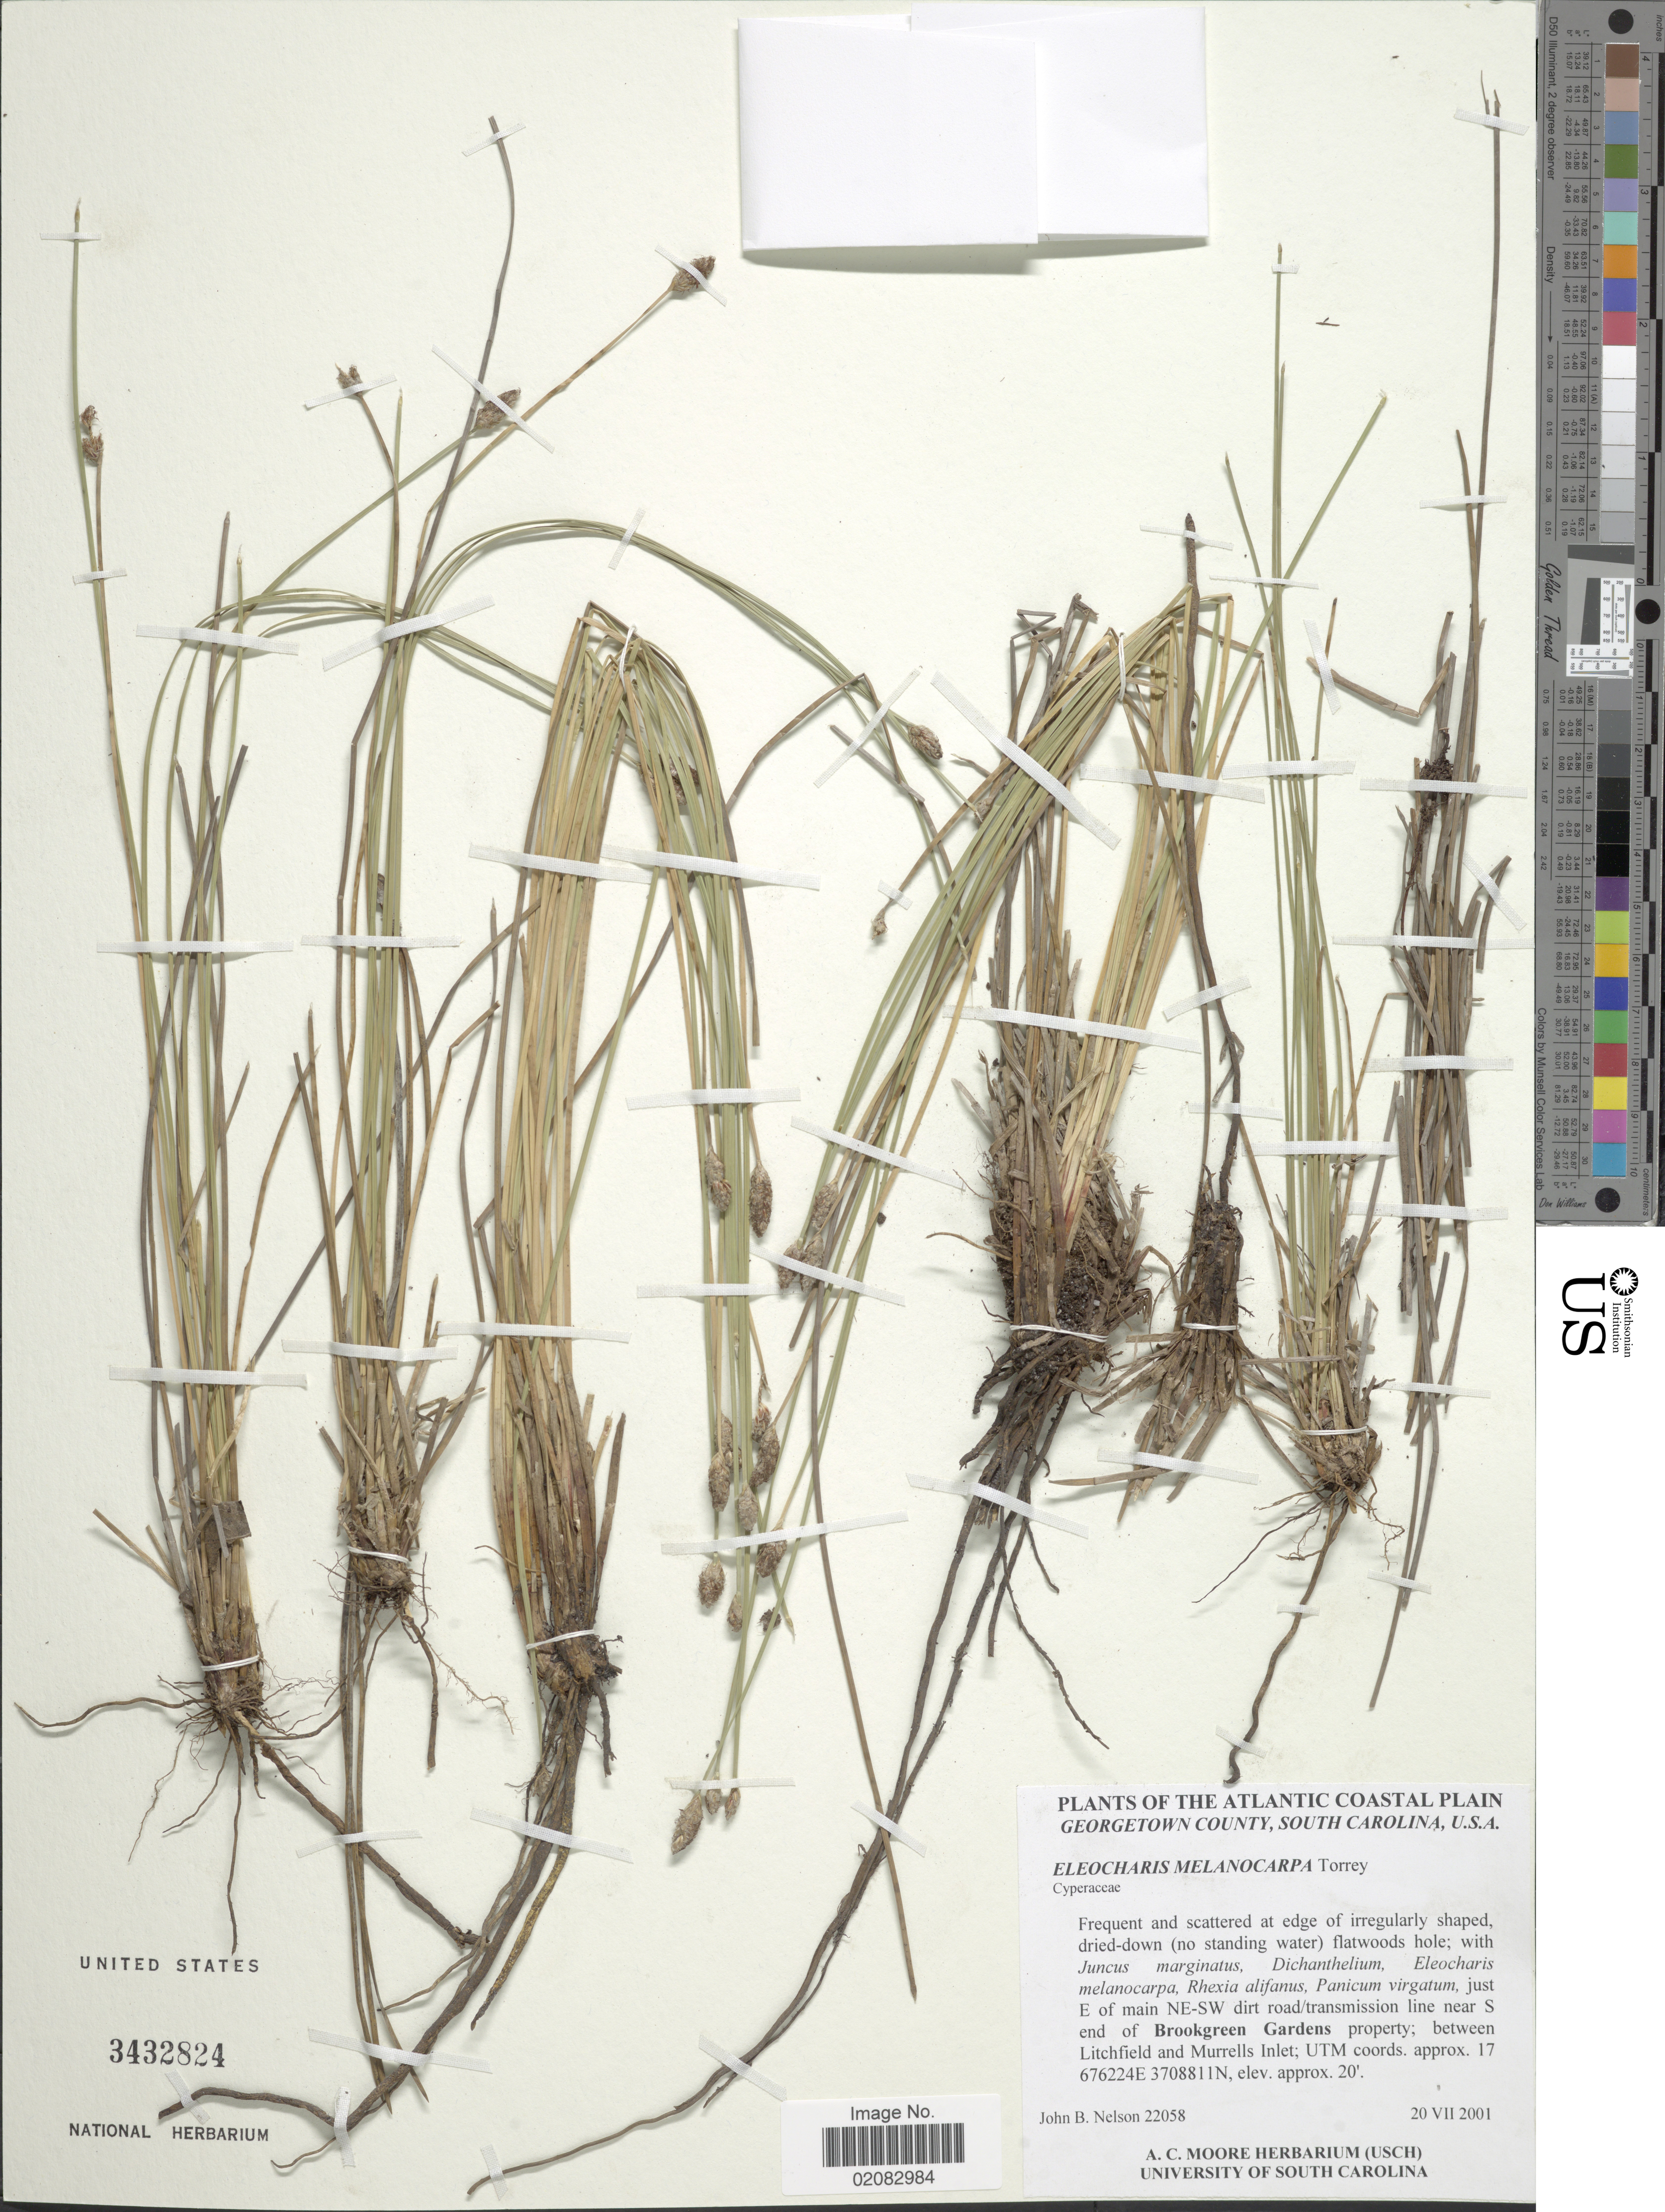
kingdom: Plantae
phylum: Tracheophyta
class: Liliopsida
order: Poales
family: Cyperaceae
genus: Eleocharis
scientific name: Eleocharis melanocarpa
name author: Torr.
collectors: J. B. Nelson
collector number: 22058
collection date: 2001-07-20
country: United States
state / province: South Carolina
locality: The Atlantic Coastal Plain Georgetown County, just E of main NE-SW dirt road/ transmission line near S nd of Brookgreen Gardens property; between Litchfield and Murrells Inlet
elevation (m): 6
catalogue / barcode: US 3432824